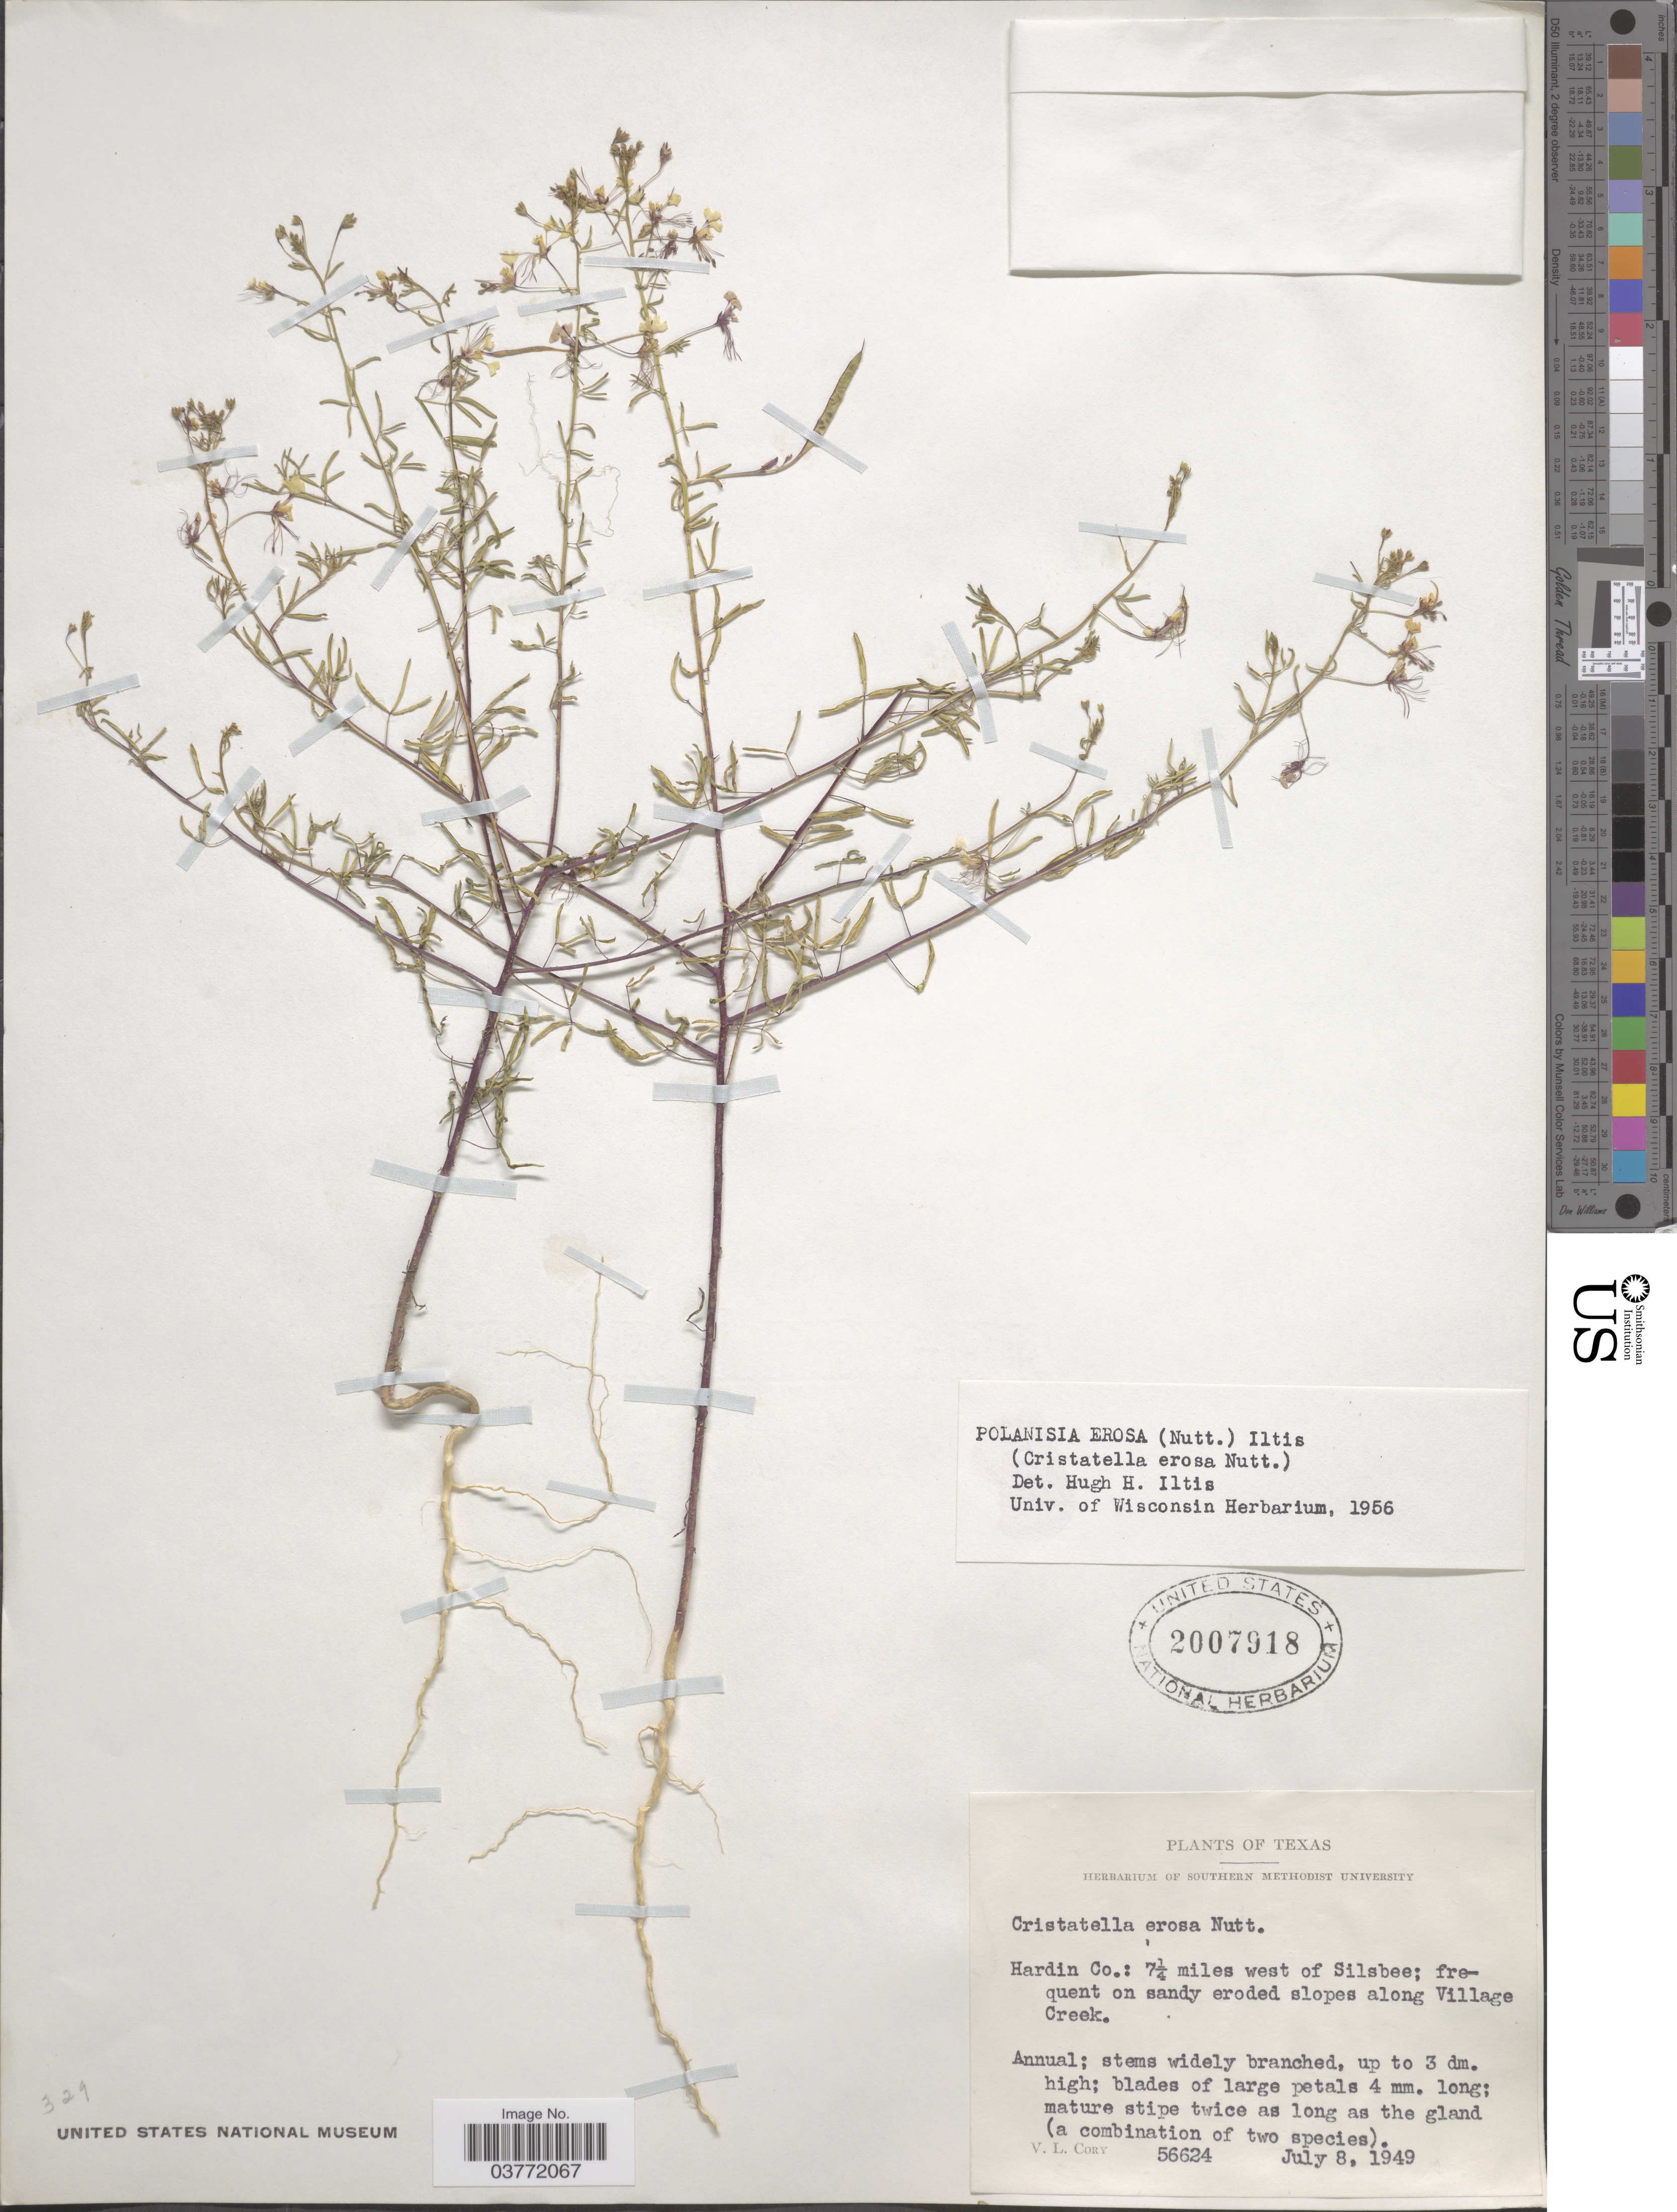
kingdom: Plantae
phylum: Tracheophyta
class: Magnoliopsida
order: Brassicales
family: Cleomaceae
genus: Polanisia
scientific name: Polanisia erosa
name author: (Nutt.) Iltis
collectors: V. Cory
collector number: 56624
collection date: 1949-07-08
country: United States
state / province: Texas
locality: Hardin Co.: 7¼ miles west of Silsbee; frequent on sandy eroded slopes along Village Creek.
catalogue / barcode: US 2007918